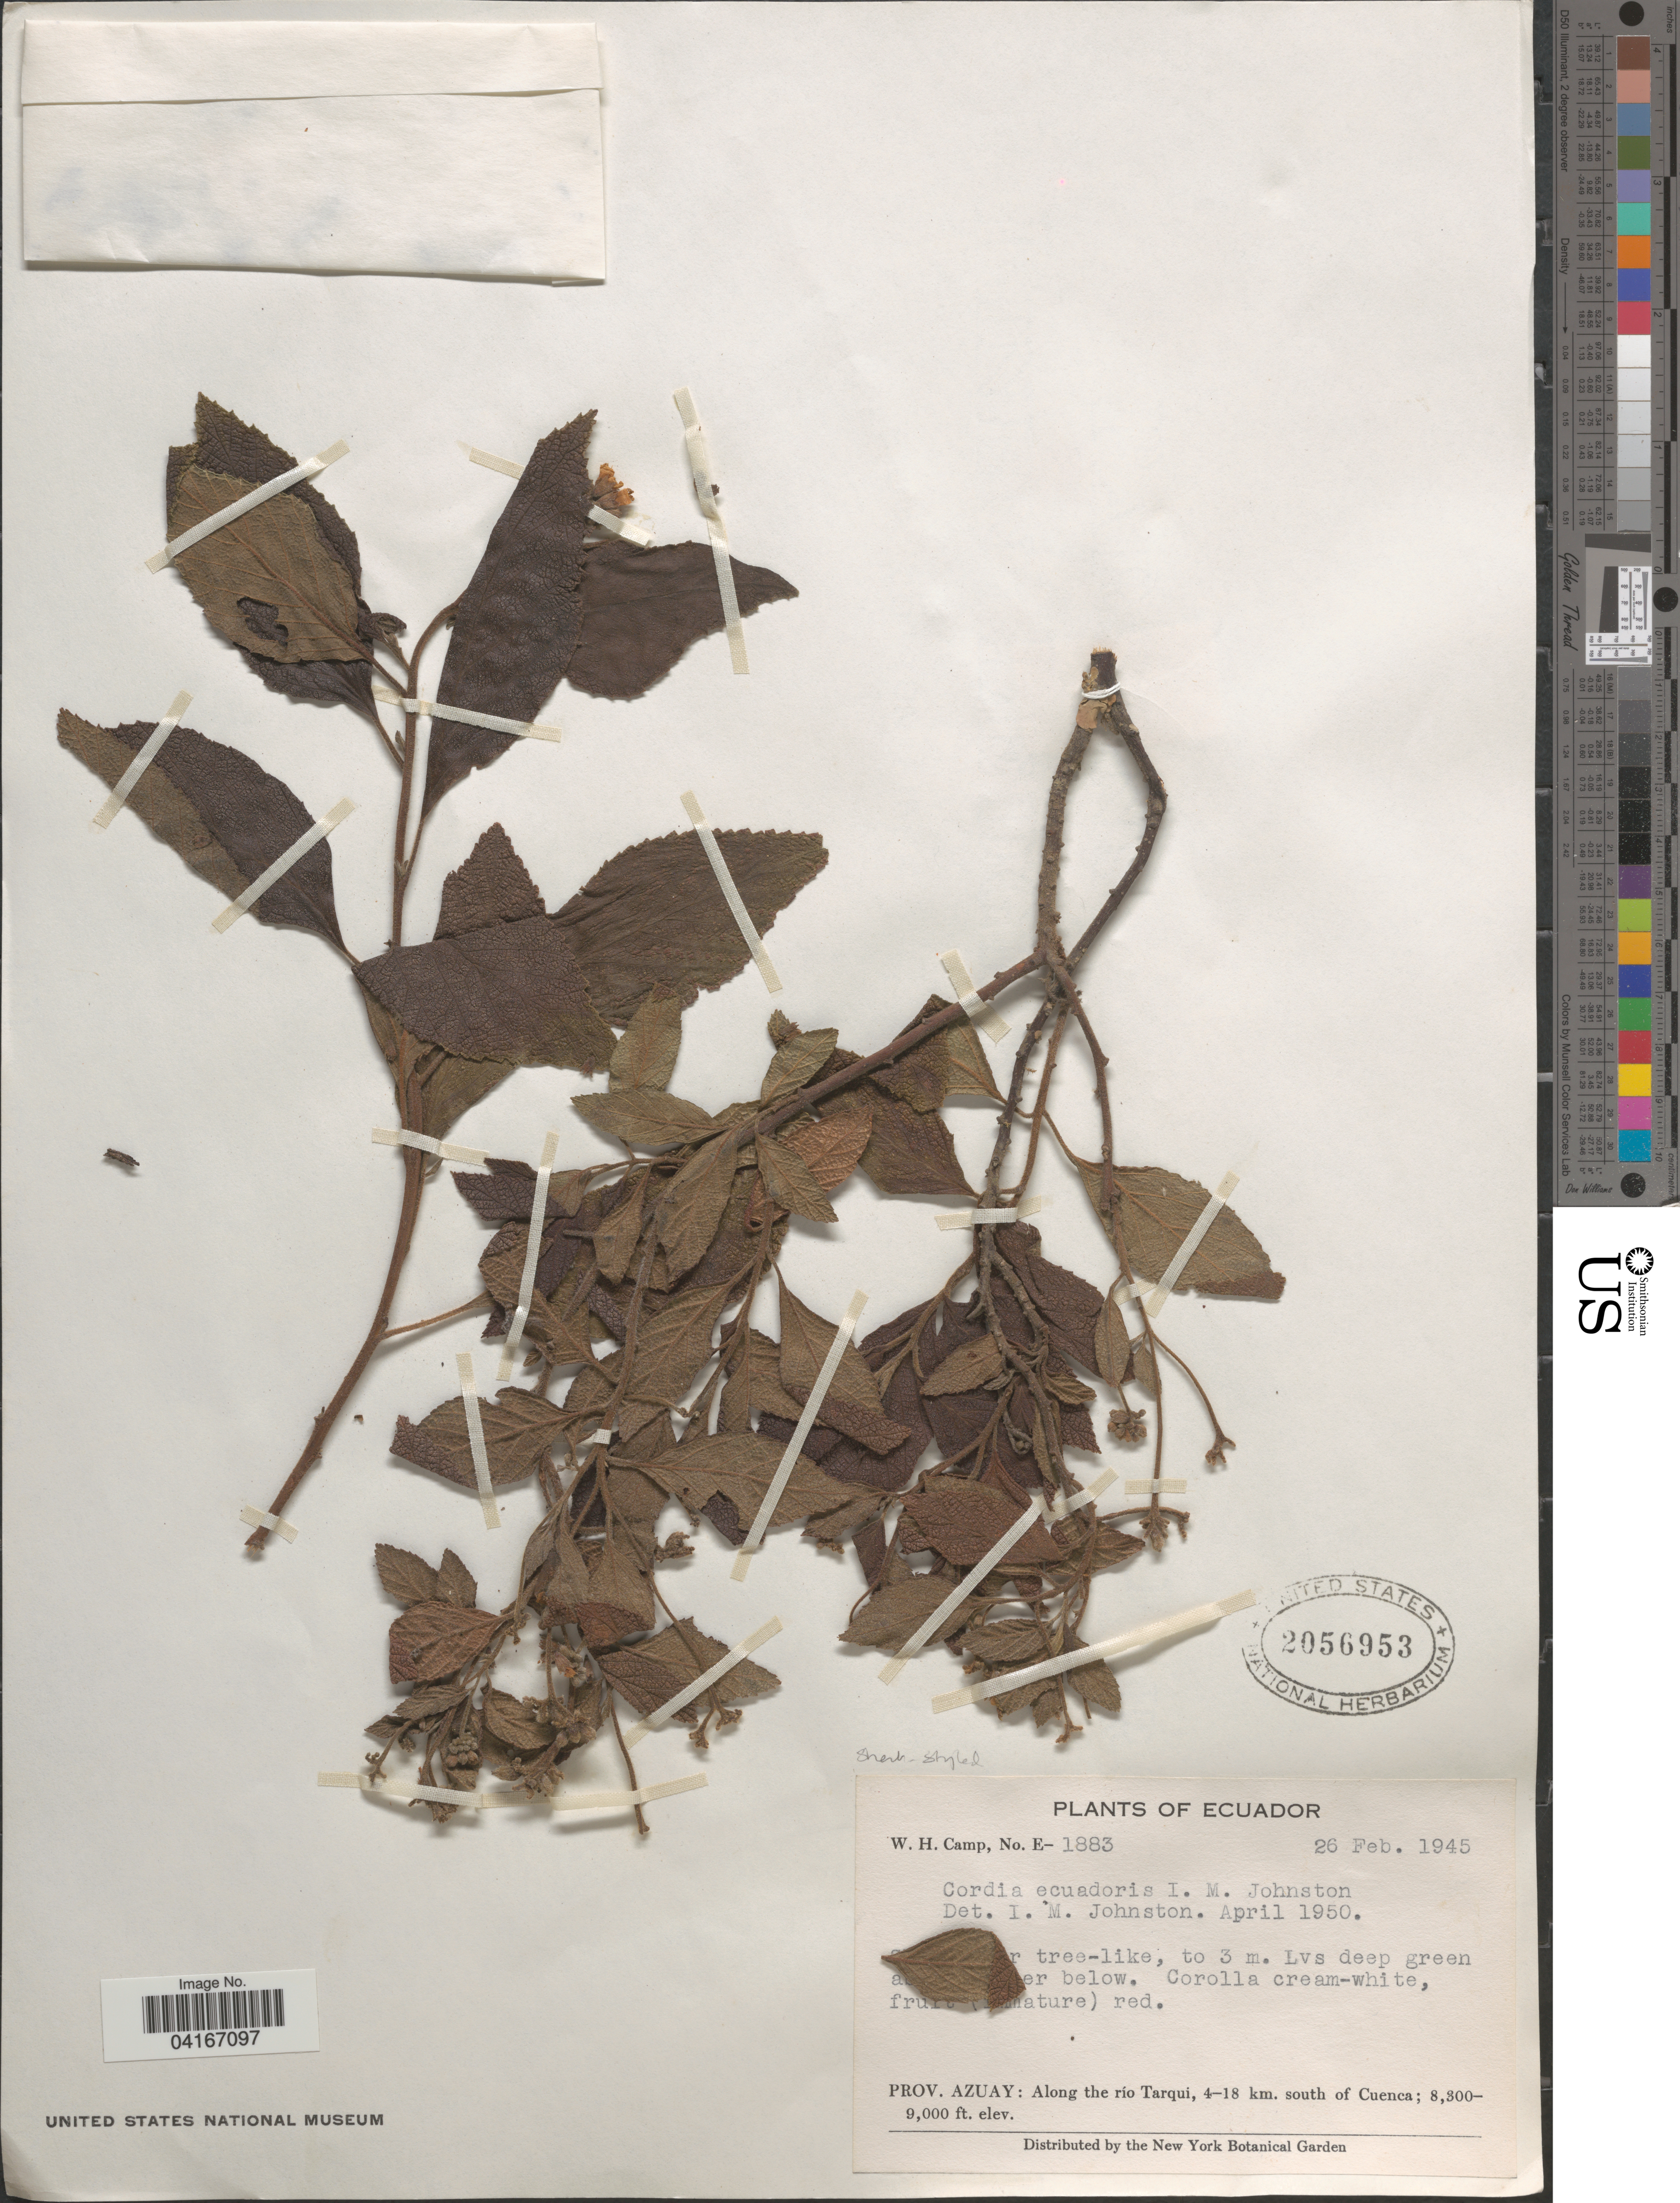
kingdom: Plantae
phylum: Tracheophyta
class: Magnoliopsida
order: Boraginales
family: Cordiaceae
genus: Cordia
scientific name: Cordia ecuadoris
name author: I.M. Johnst.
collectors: W. H. Camp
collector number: E-1883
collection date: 1945-02-26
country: Ecuador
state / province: Azuay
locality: Along the río Tarqui, 4-18 km. south of Cuenca.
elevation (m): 2530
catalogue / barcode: US 2056953